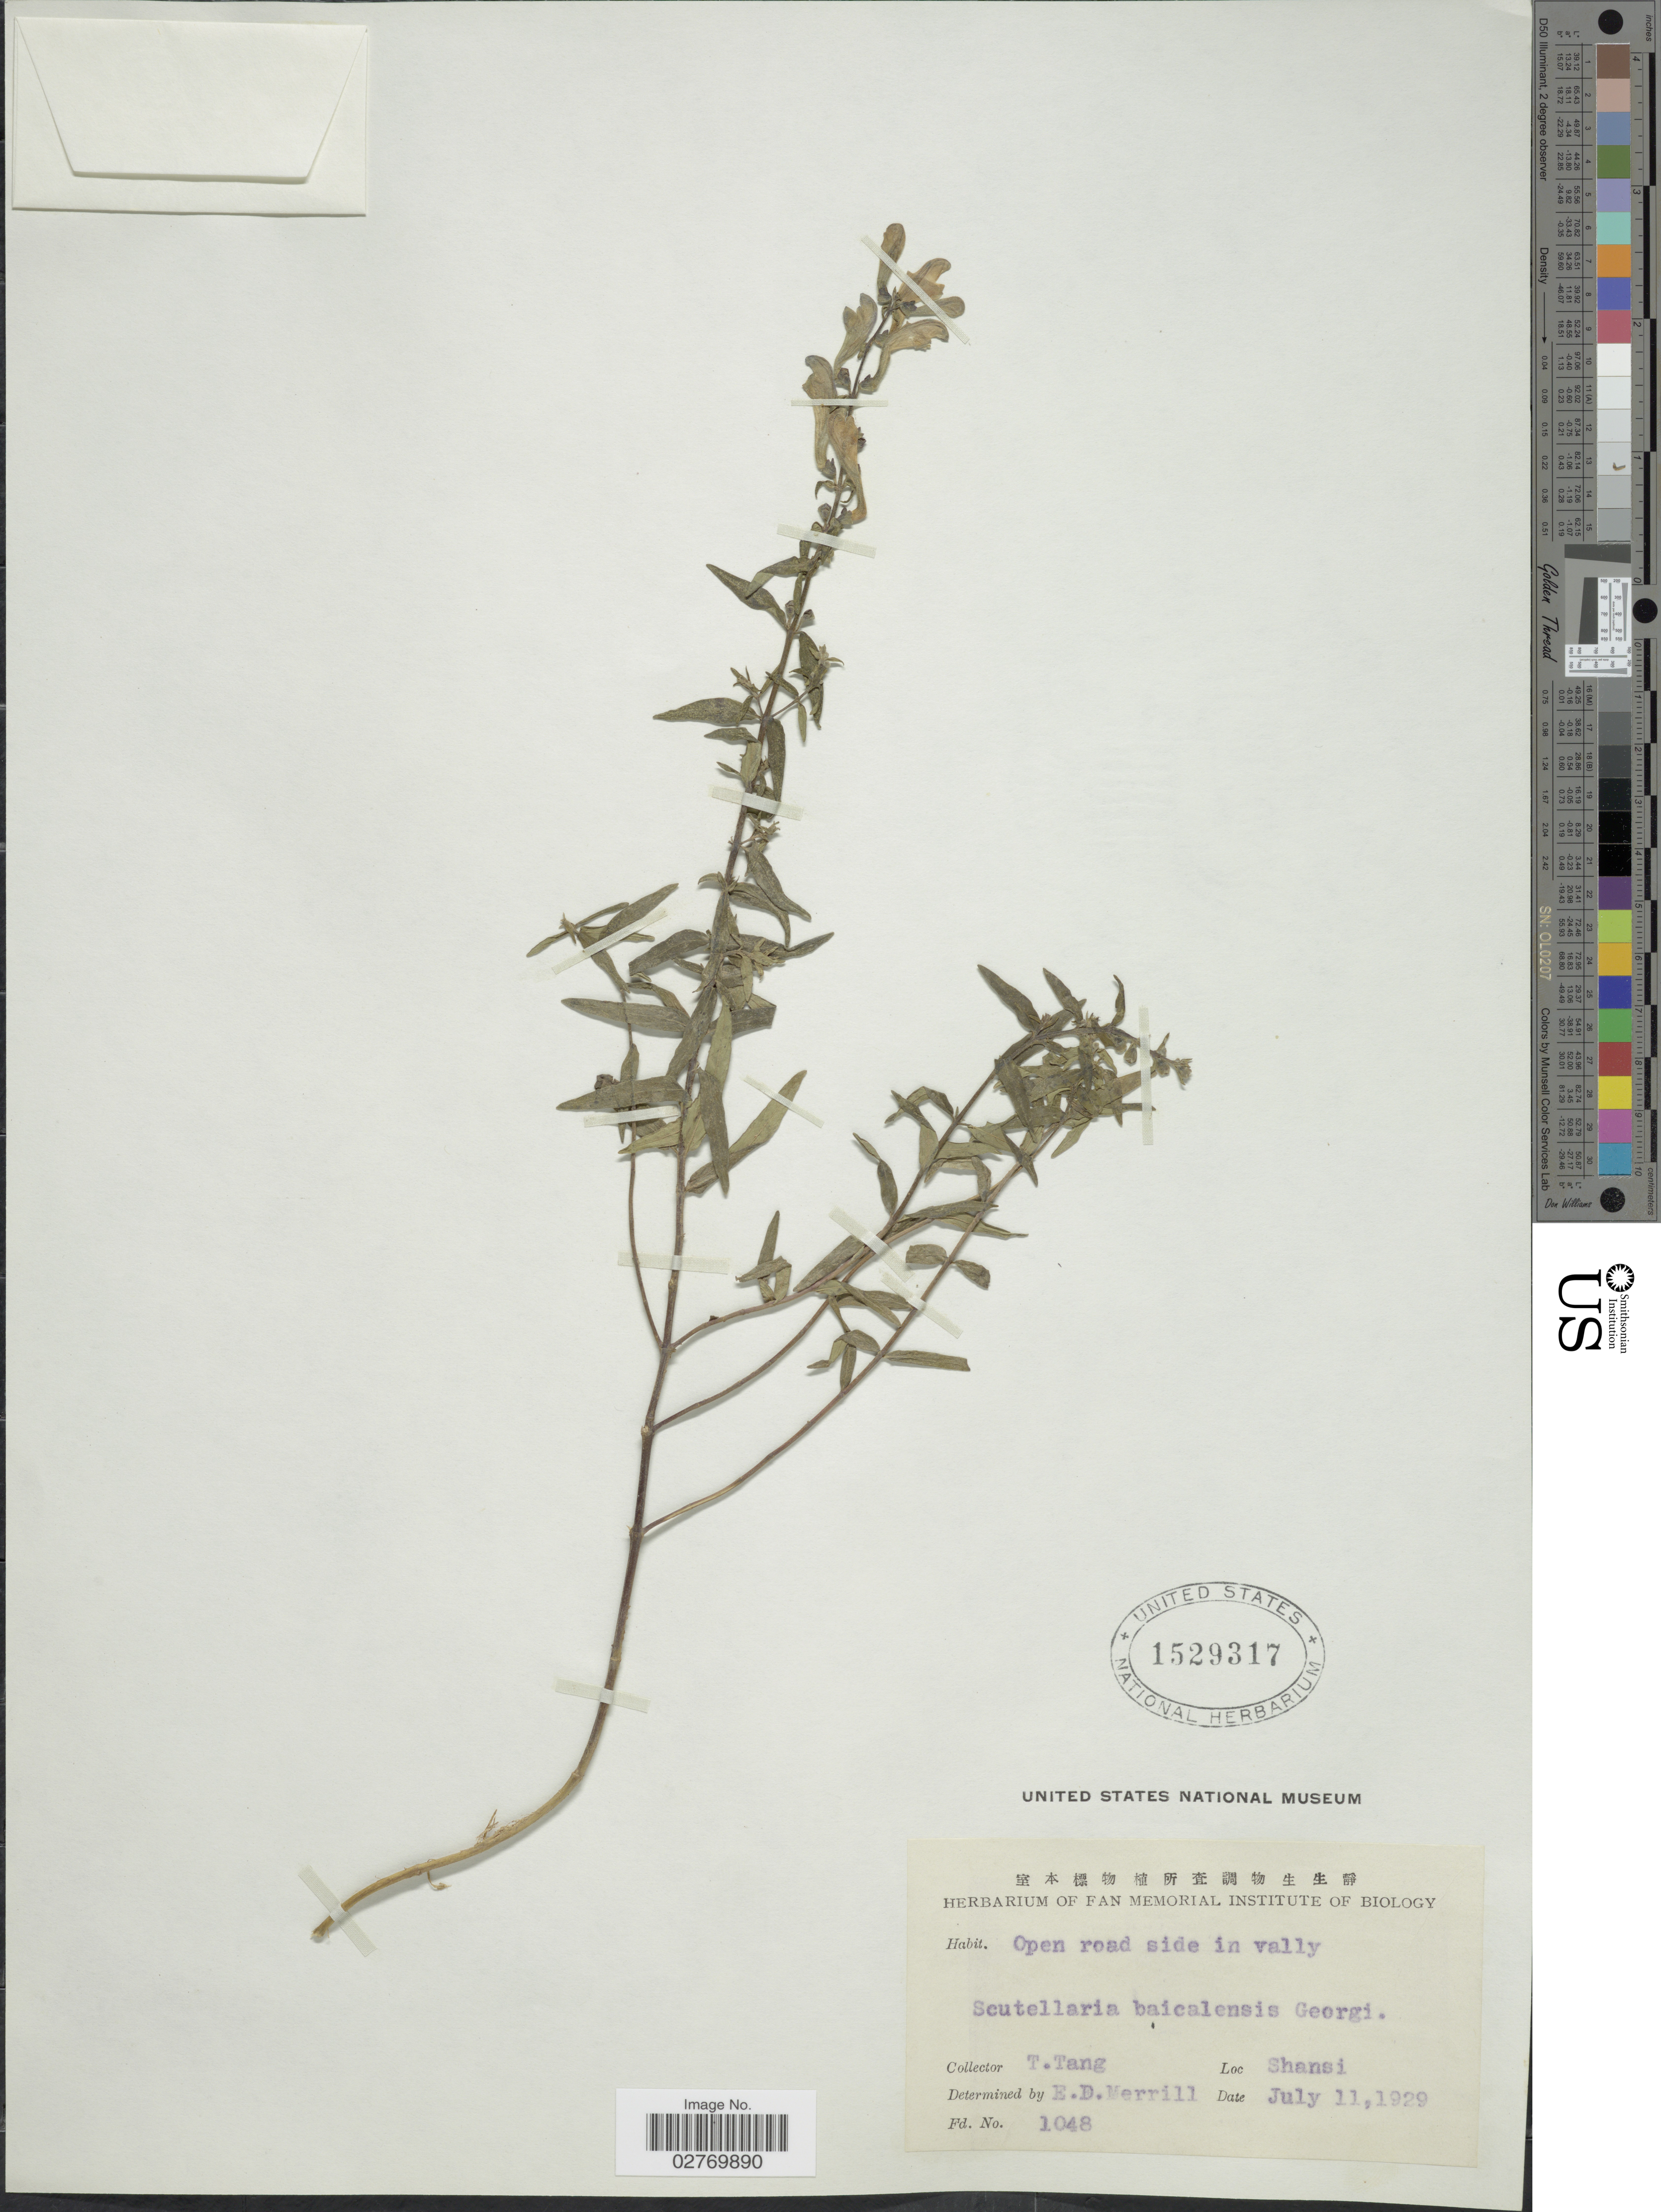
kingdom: Plantae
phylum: Tracheophyta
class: Magnoliopsida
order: Lamiales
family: Lamiaceae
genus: Scutellaria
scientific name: Scutellaria baicalensis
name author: Georgi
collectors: T. Tang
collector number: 1048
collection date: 1929-07-11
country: China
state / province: Shanxi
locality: Open road side in valley. Shansi.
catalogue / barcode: US 1529317